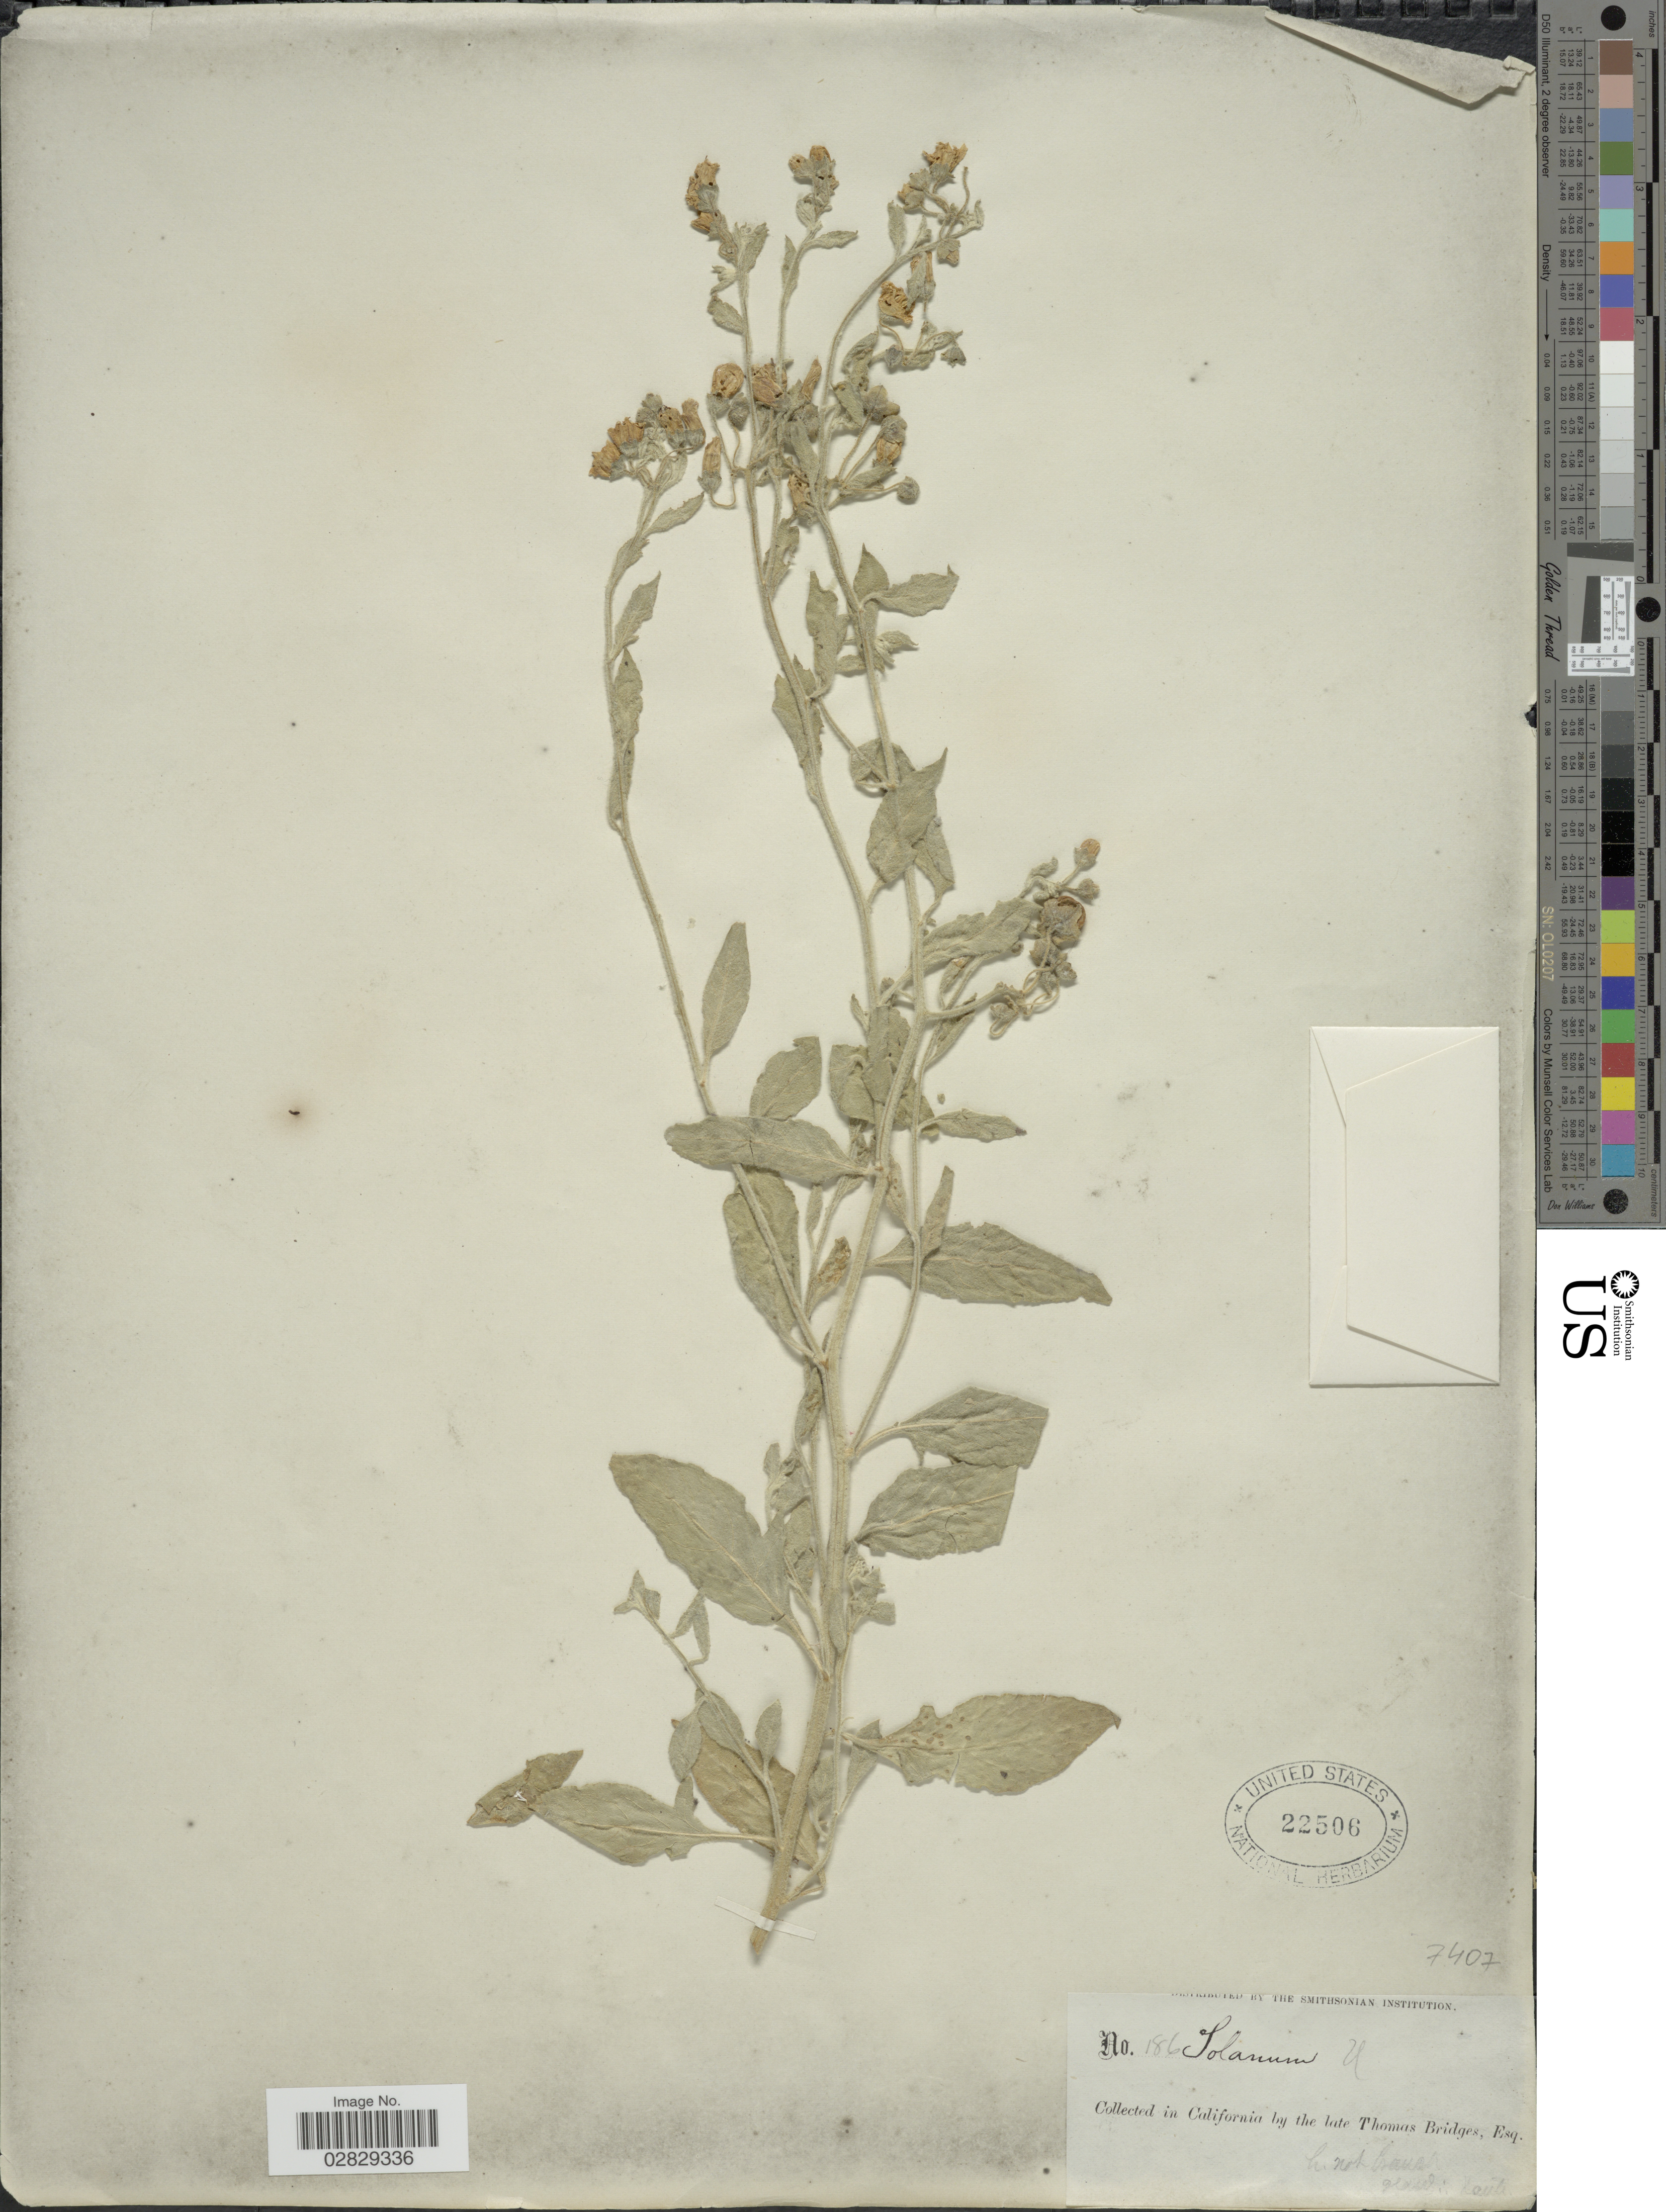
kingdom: Plantae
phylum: Tracheophyta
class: Magnoliopsida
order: Solanales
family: Solanaceae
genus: Solanum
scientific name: Solanum sp.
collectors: T. Bridges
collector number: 186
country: United States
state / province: California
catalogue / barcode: US 22506